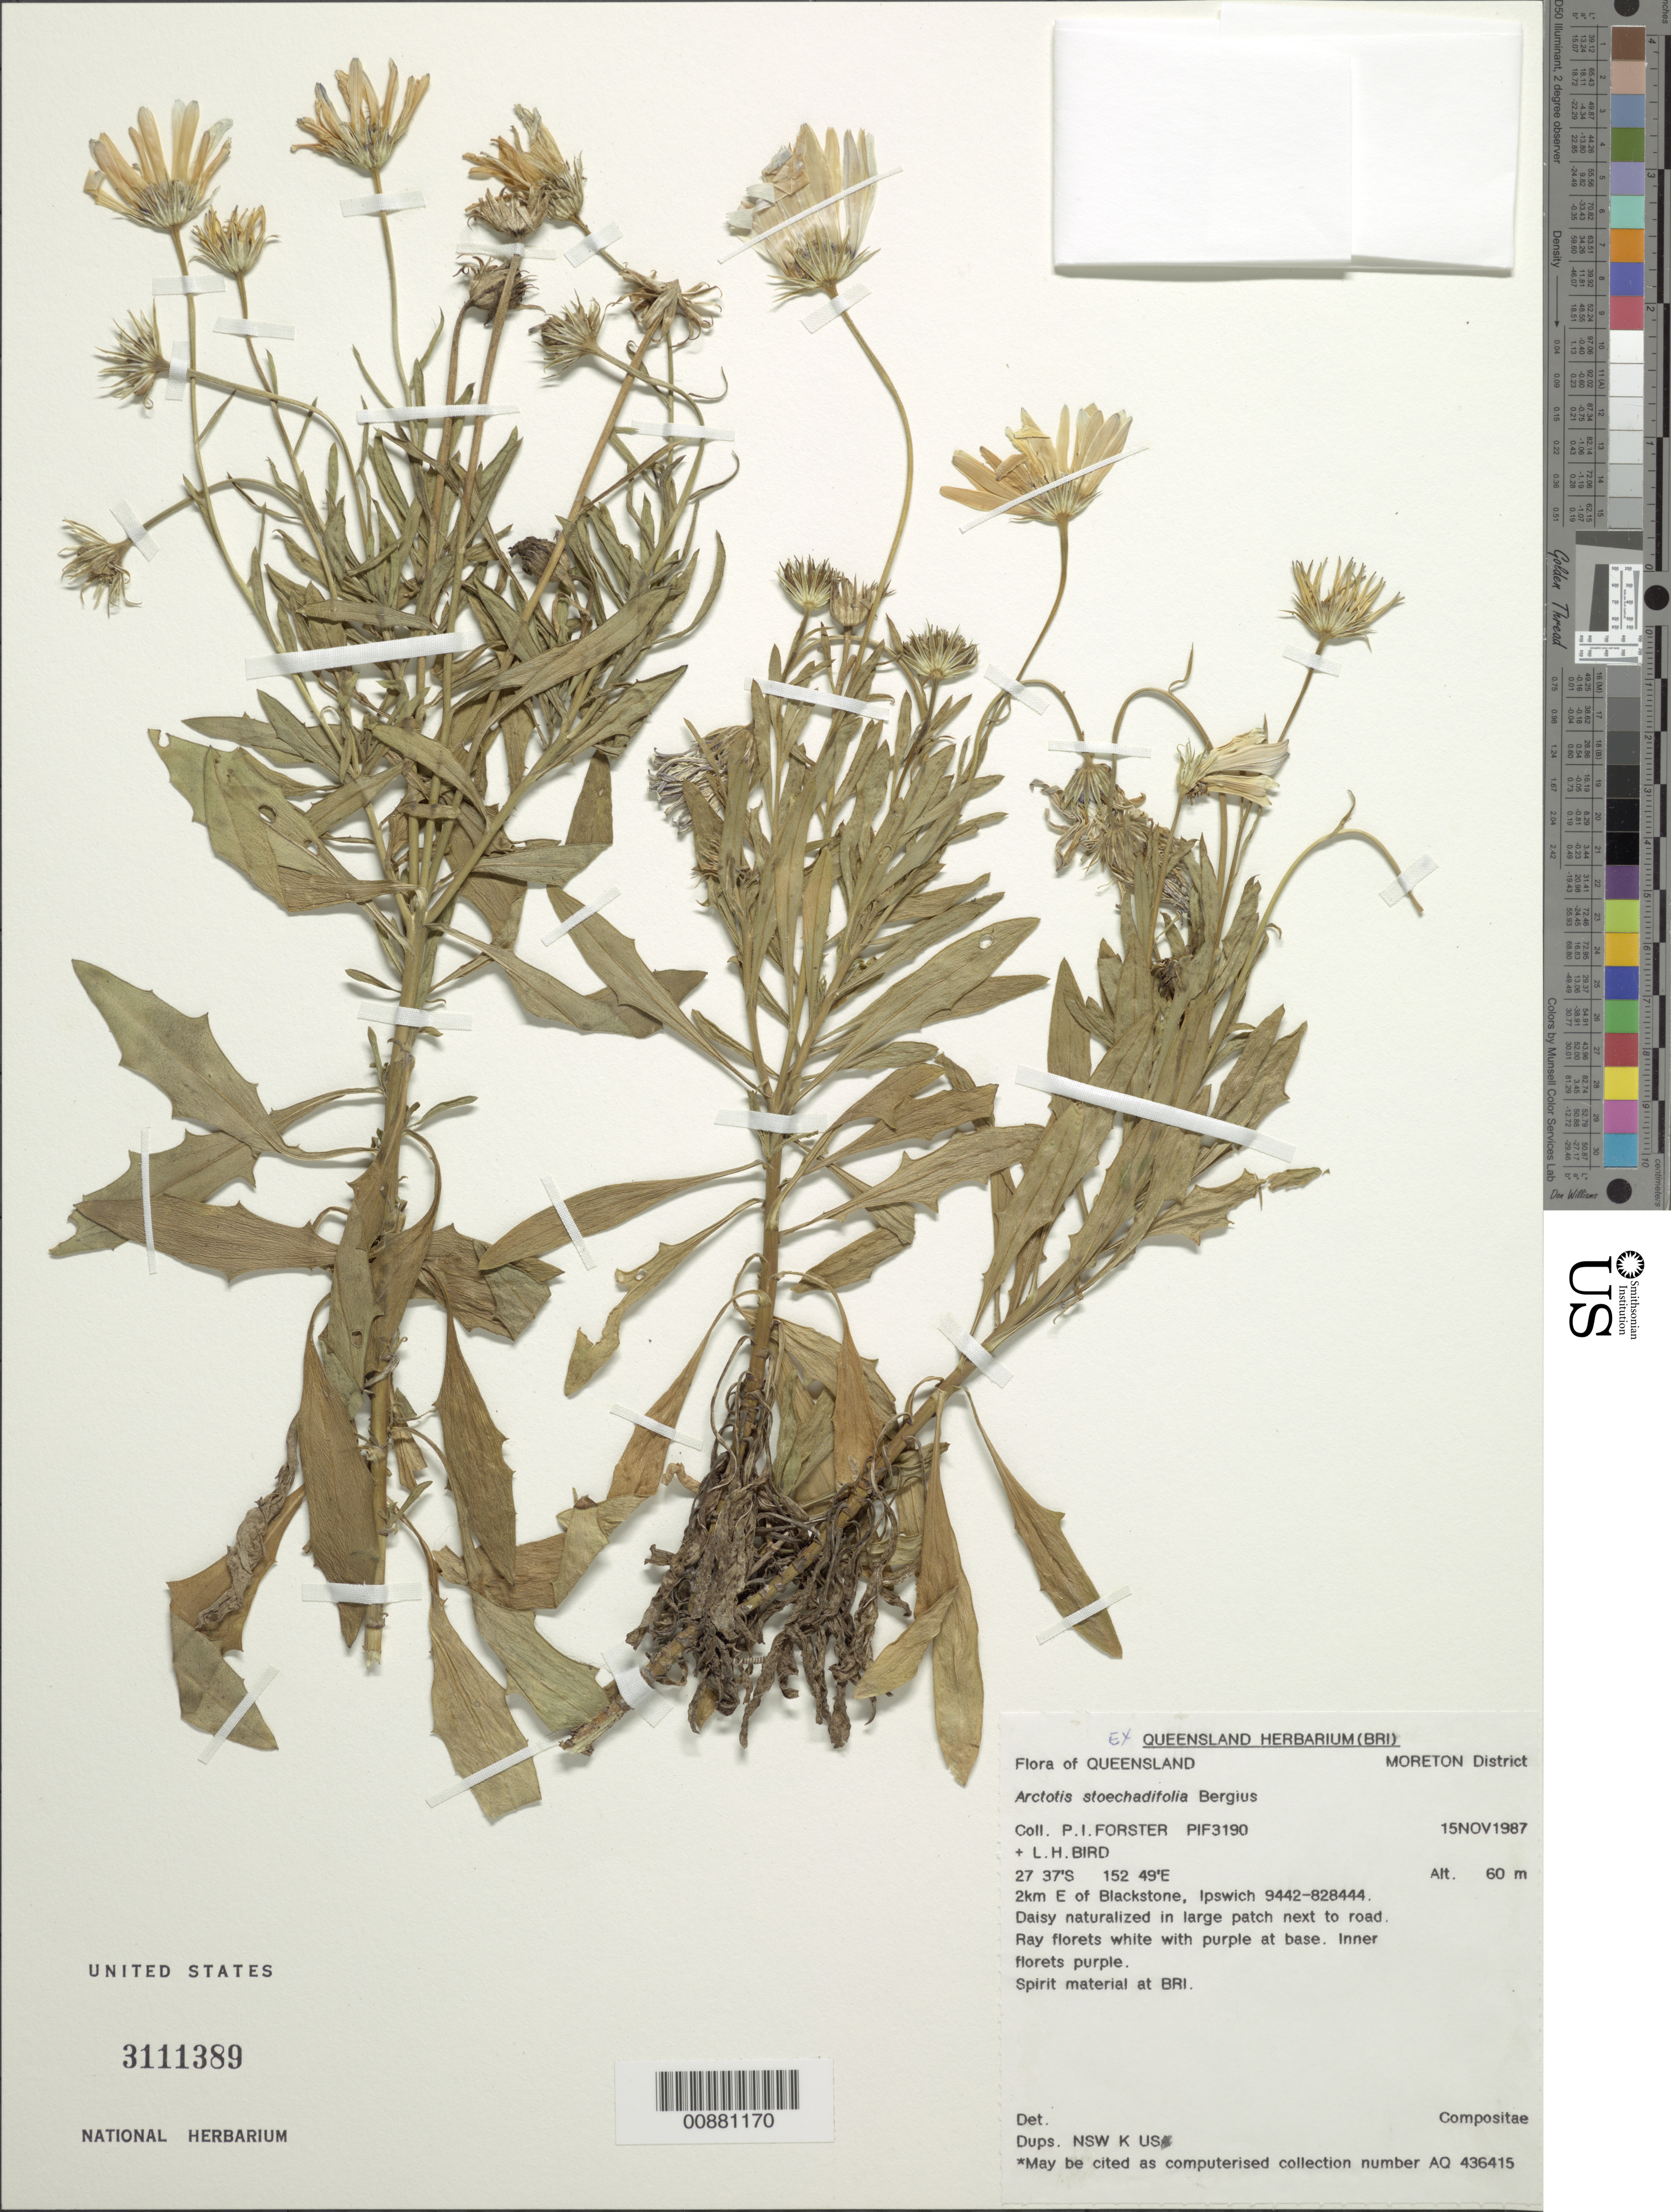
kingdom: Plantae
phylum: Tracheophyta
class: Magnoliopsida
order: Asterales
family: Asteraceae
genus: Arctotis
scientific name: Arctotis stoechadifolia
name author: P.J. Bergius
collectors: P. I. Forster & L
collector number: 3190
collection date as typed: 15 November 1987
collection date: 1987-11-15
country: Australia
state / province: Queensland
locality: Moreton Dist.; 2 km E of Blackstone, Ipswich 9442-828444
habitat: Next to road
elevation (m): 60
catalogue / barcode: US 3111389